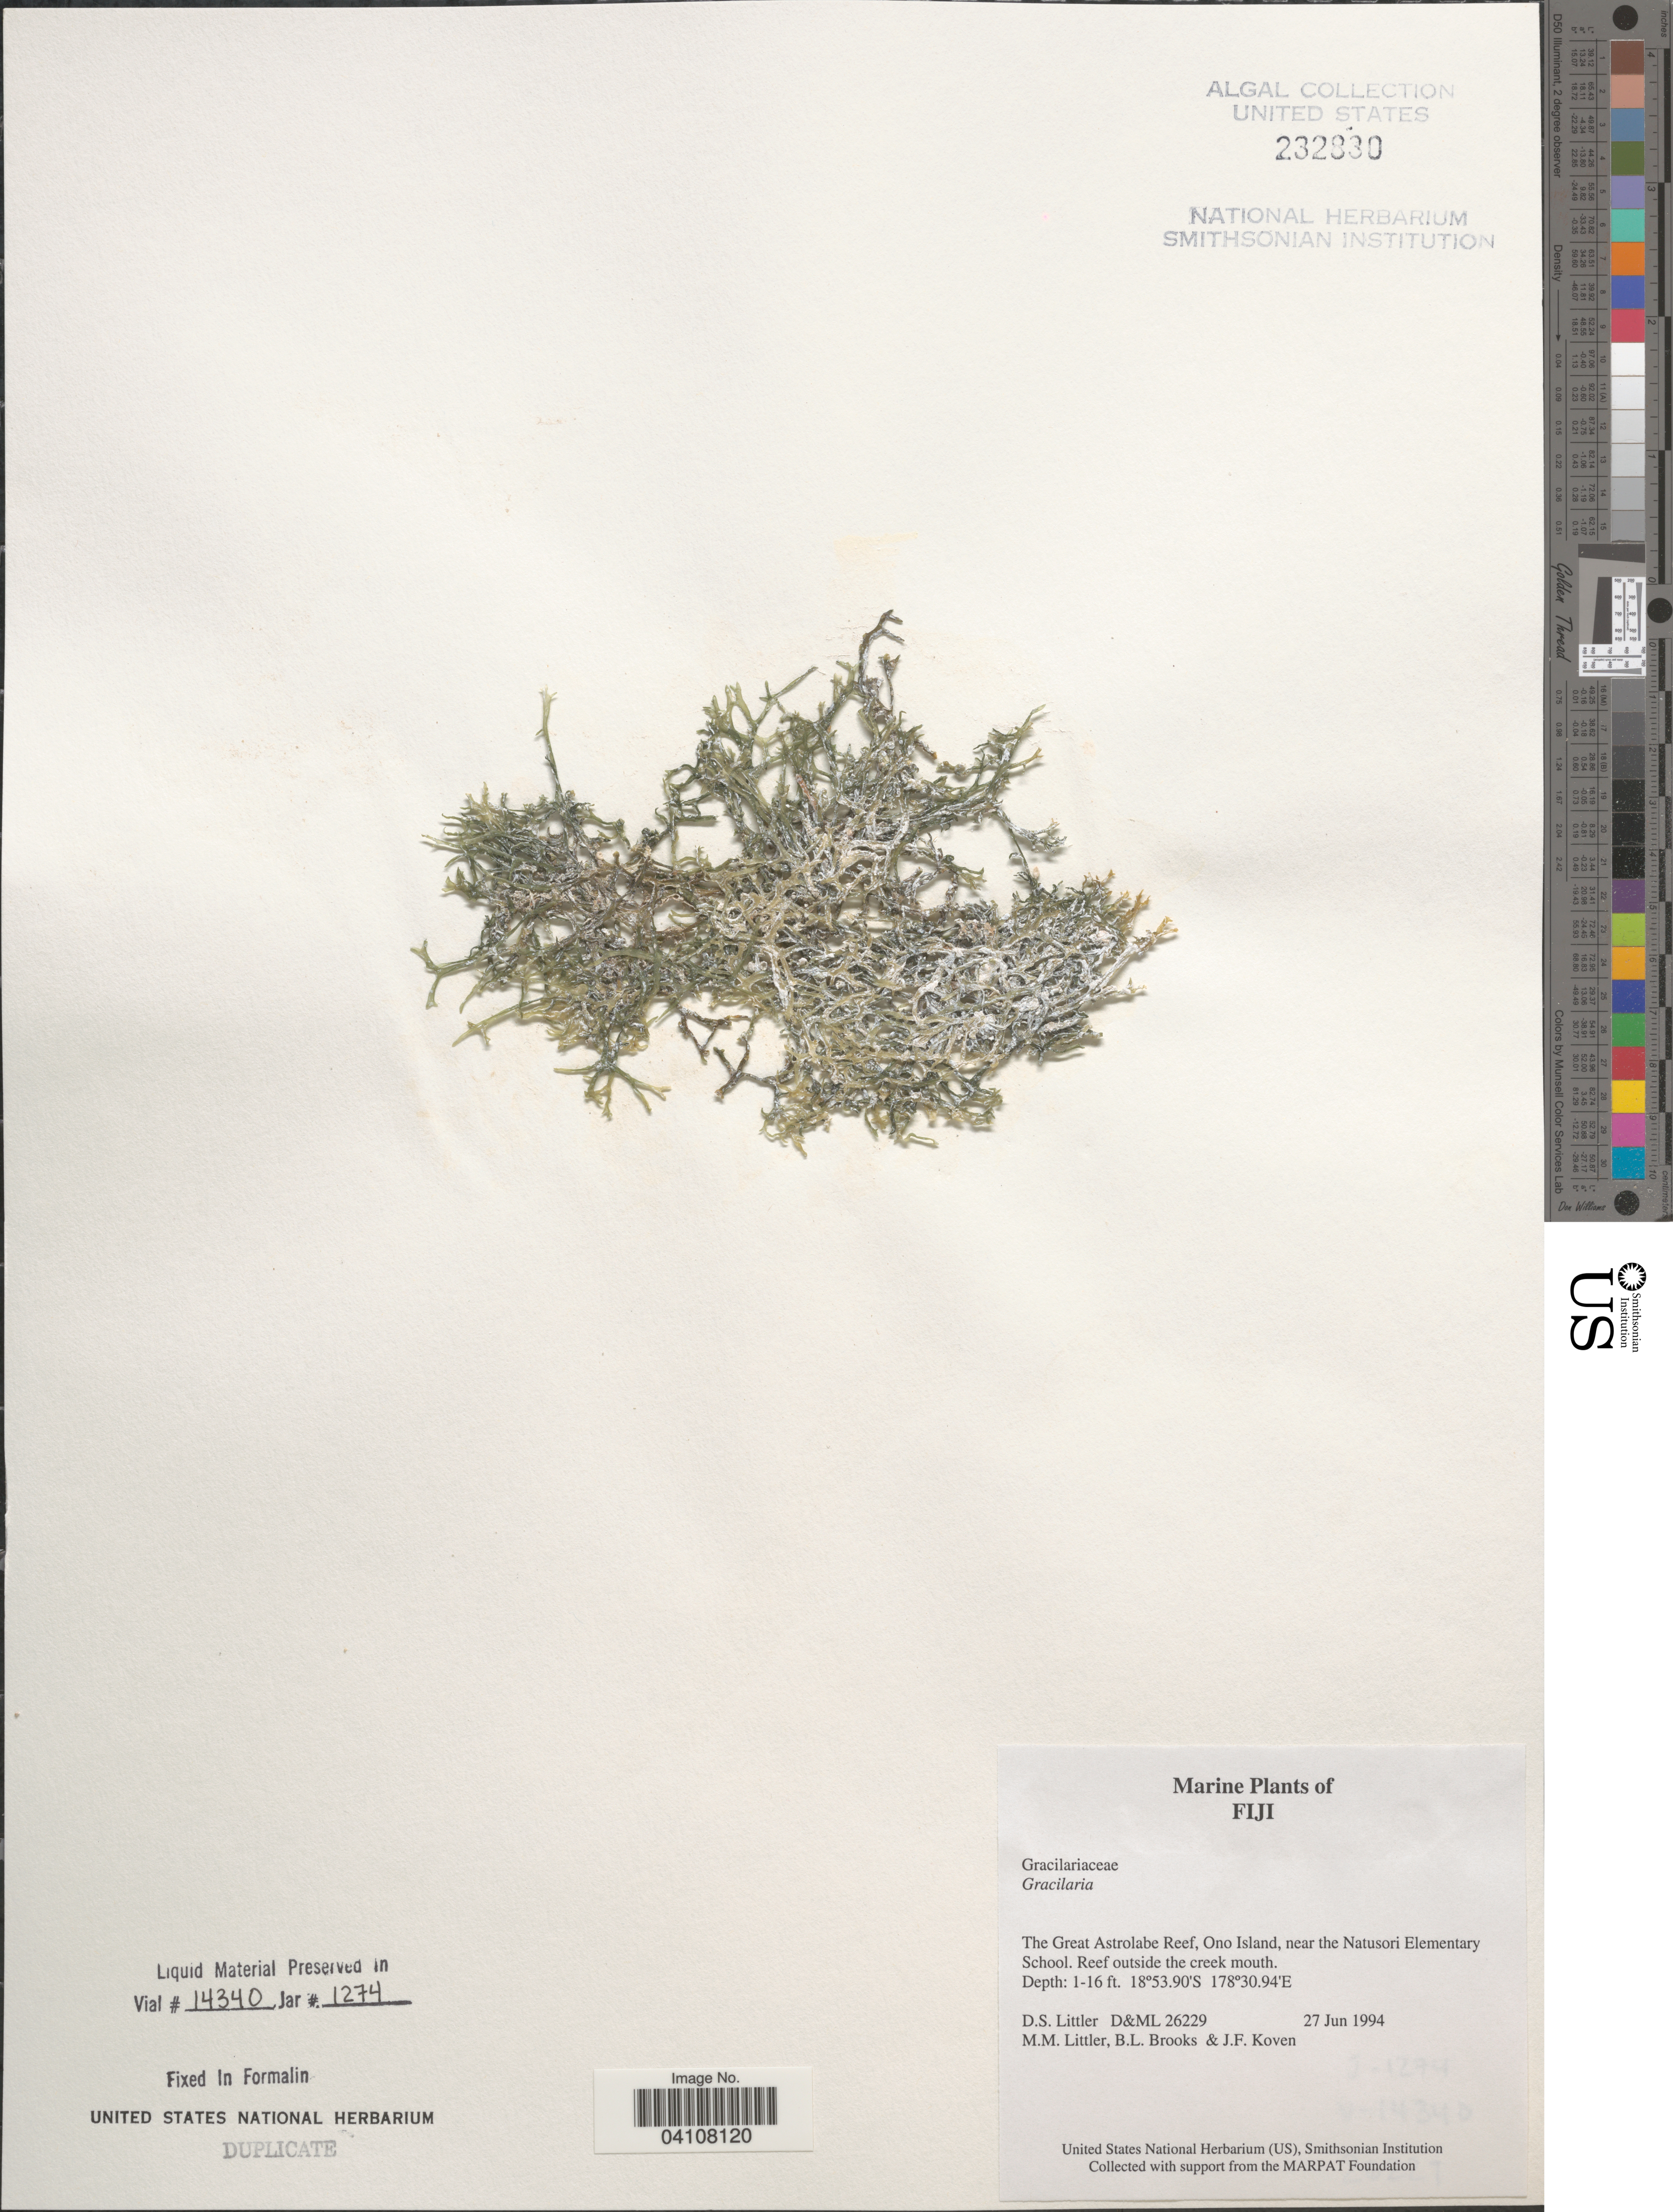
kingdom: Plantae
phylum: Rhodophyta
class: Florideophyceae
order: Gracilariales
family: Gracilariaceae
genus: Gracilaria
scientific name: Gracilaria sp.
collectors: D. S. Littler, B. Brooks & J. Koven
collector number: D&ML26229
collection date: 1994-06-27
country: Fiji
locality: The Great Astrolabe Reef, Ono Island, near the Natusori Elementary School. Reef outside the creek mouth.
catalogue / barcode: US 232830